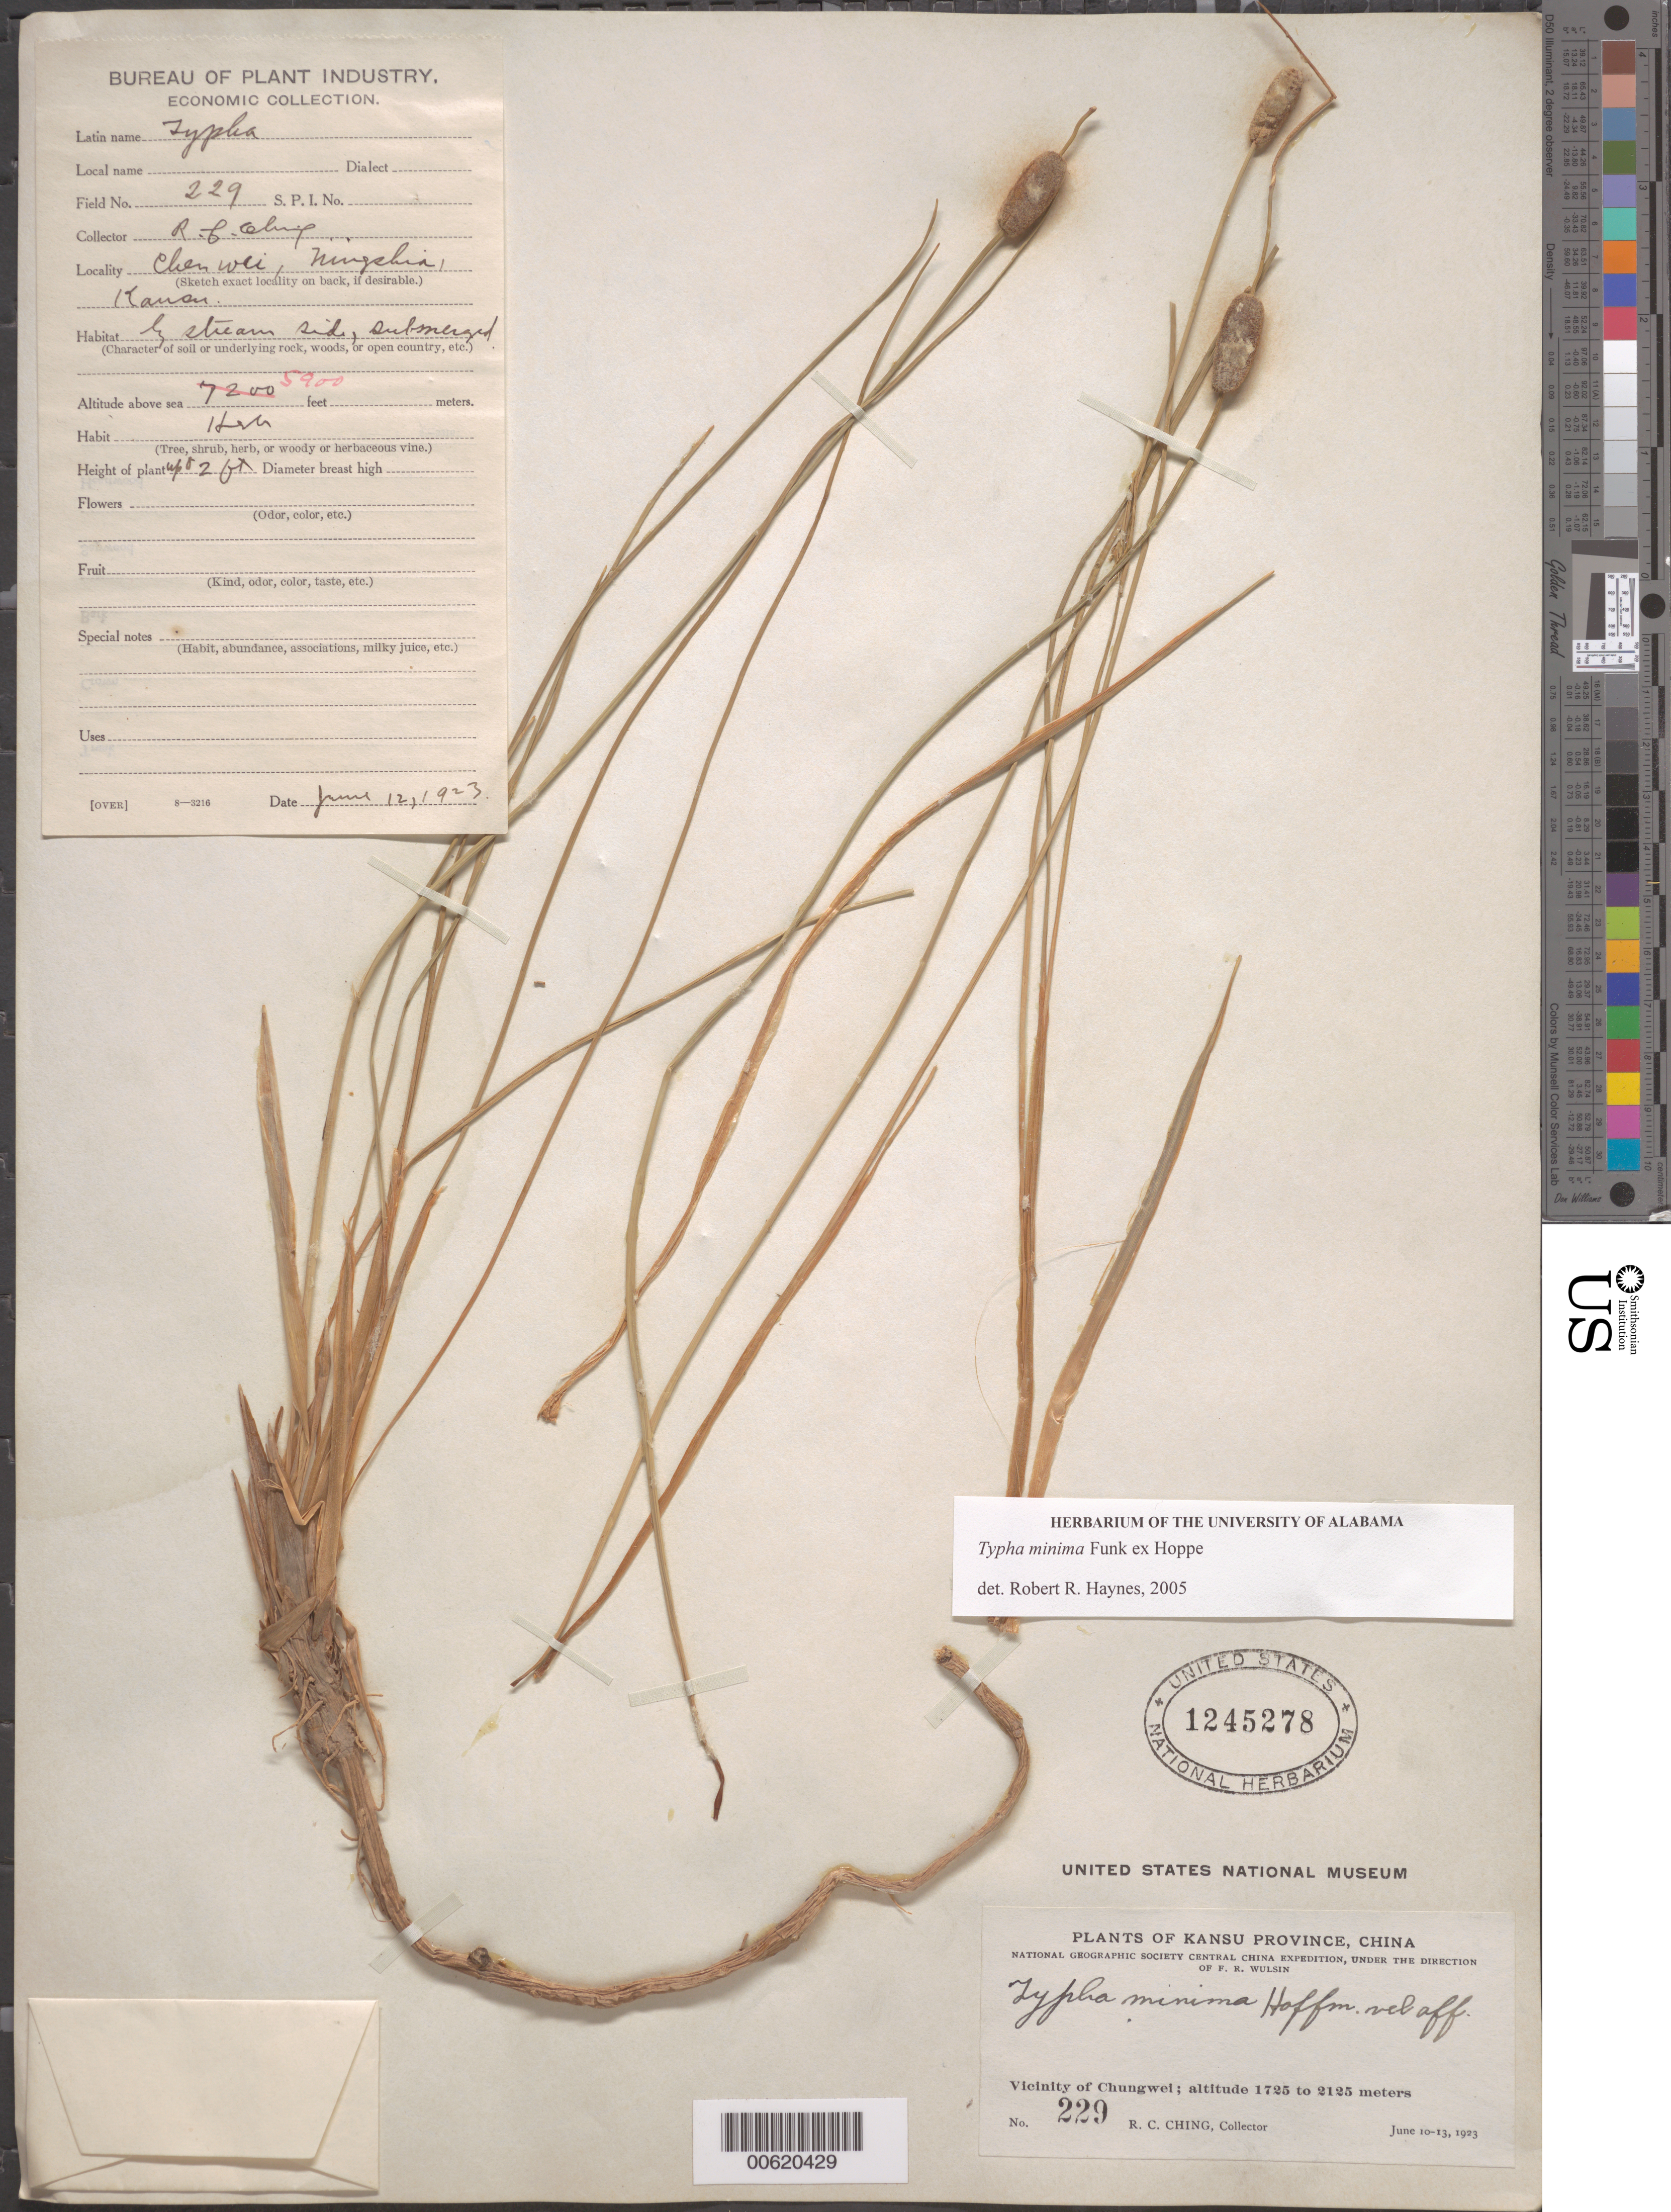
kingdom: Plantae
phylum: Tracheophyta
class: Liliopsida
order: Poales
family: Typhaceae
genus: Typha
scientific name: Typha minima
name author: Funck ex Hoppe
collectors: R. C. Ching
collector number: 229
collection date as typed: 12 Jun 1923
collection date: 1923-06-12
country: China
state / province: Gansu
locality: Chungwei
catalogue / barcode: US 1245278